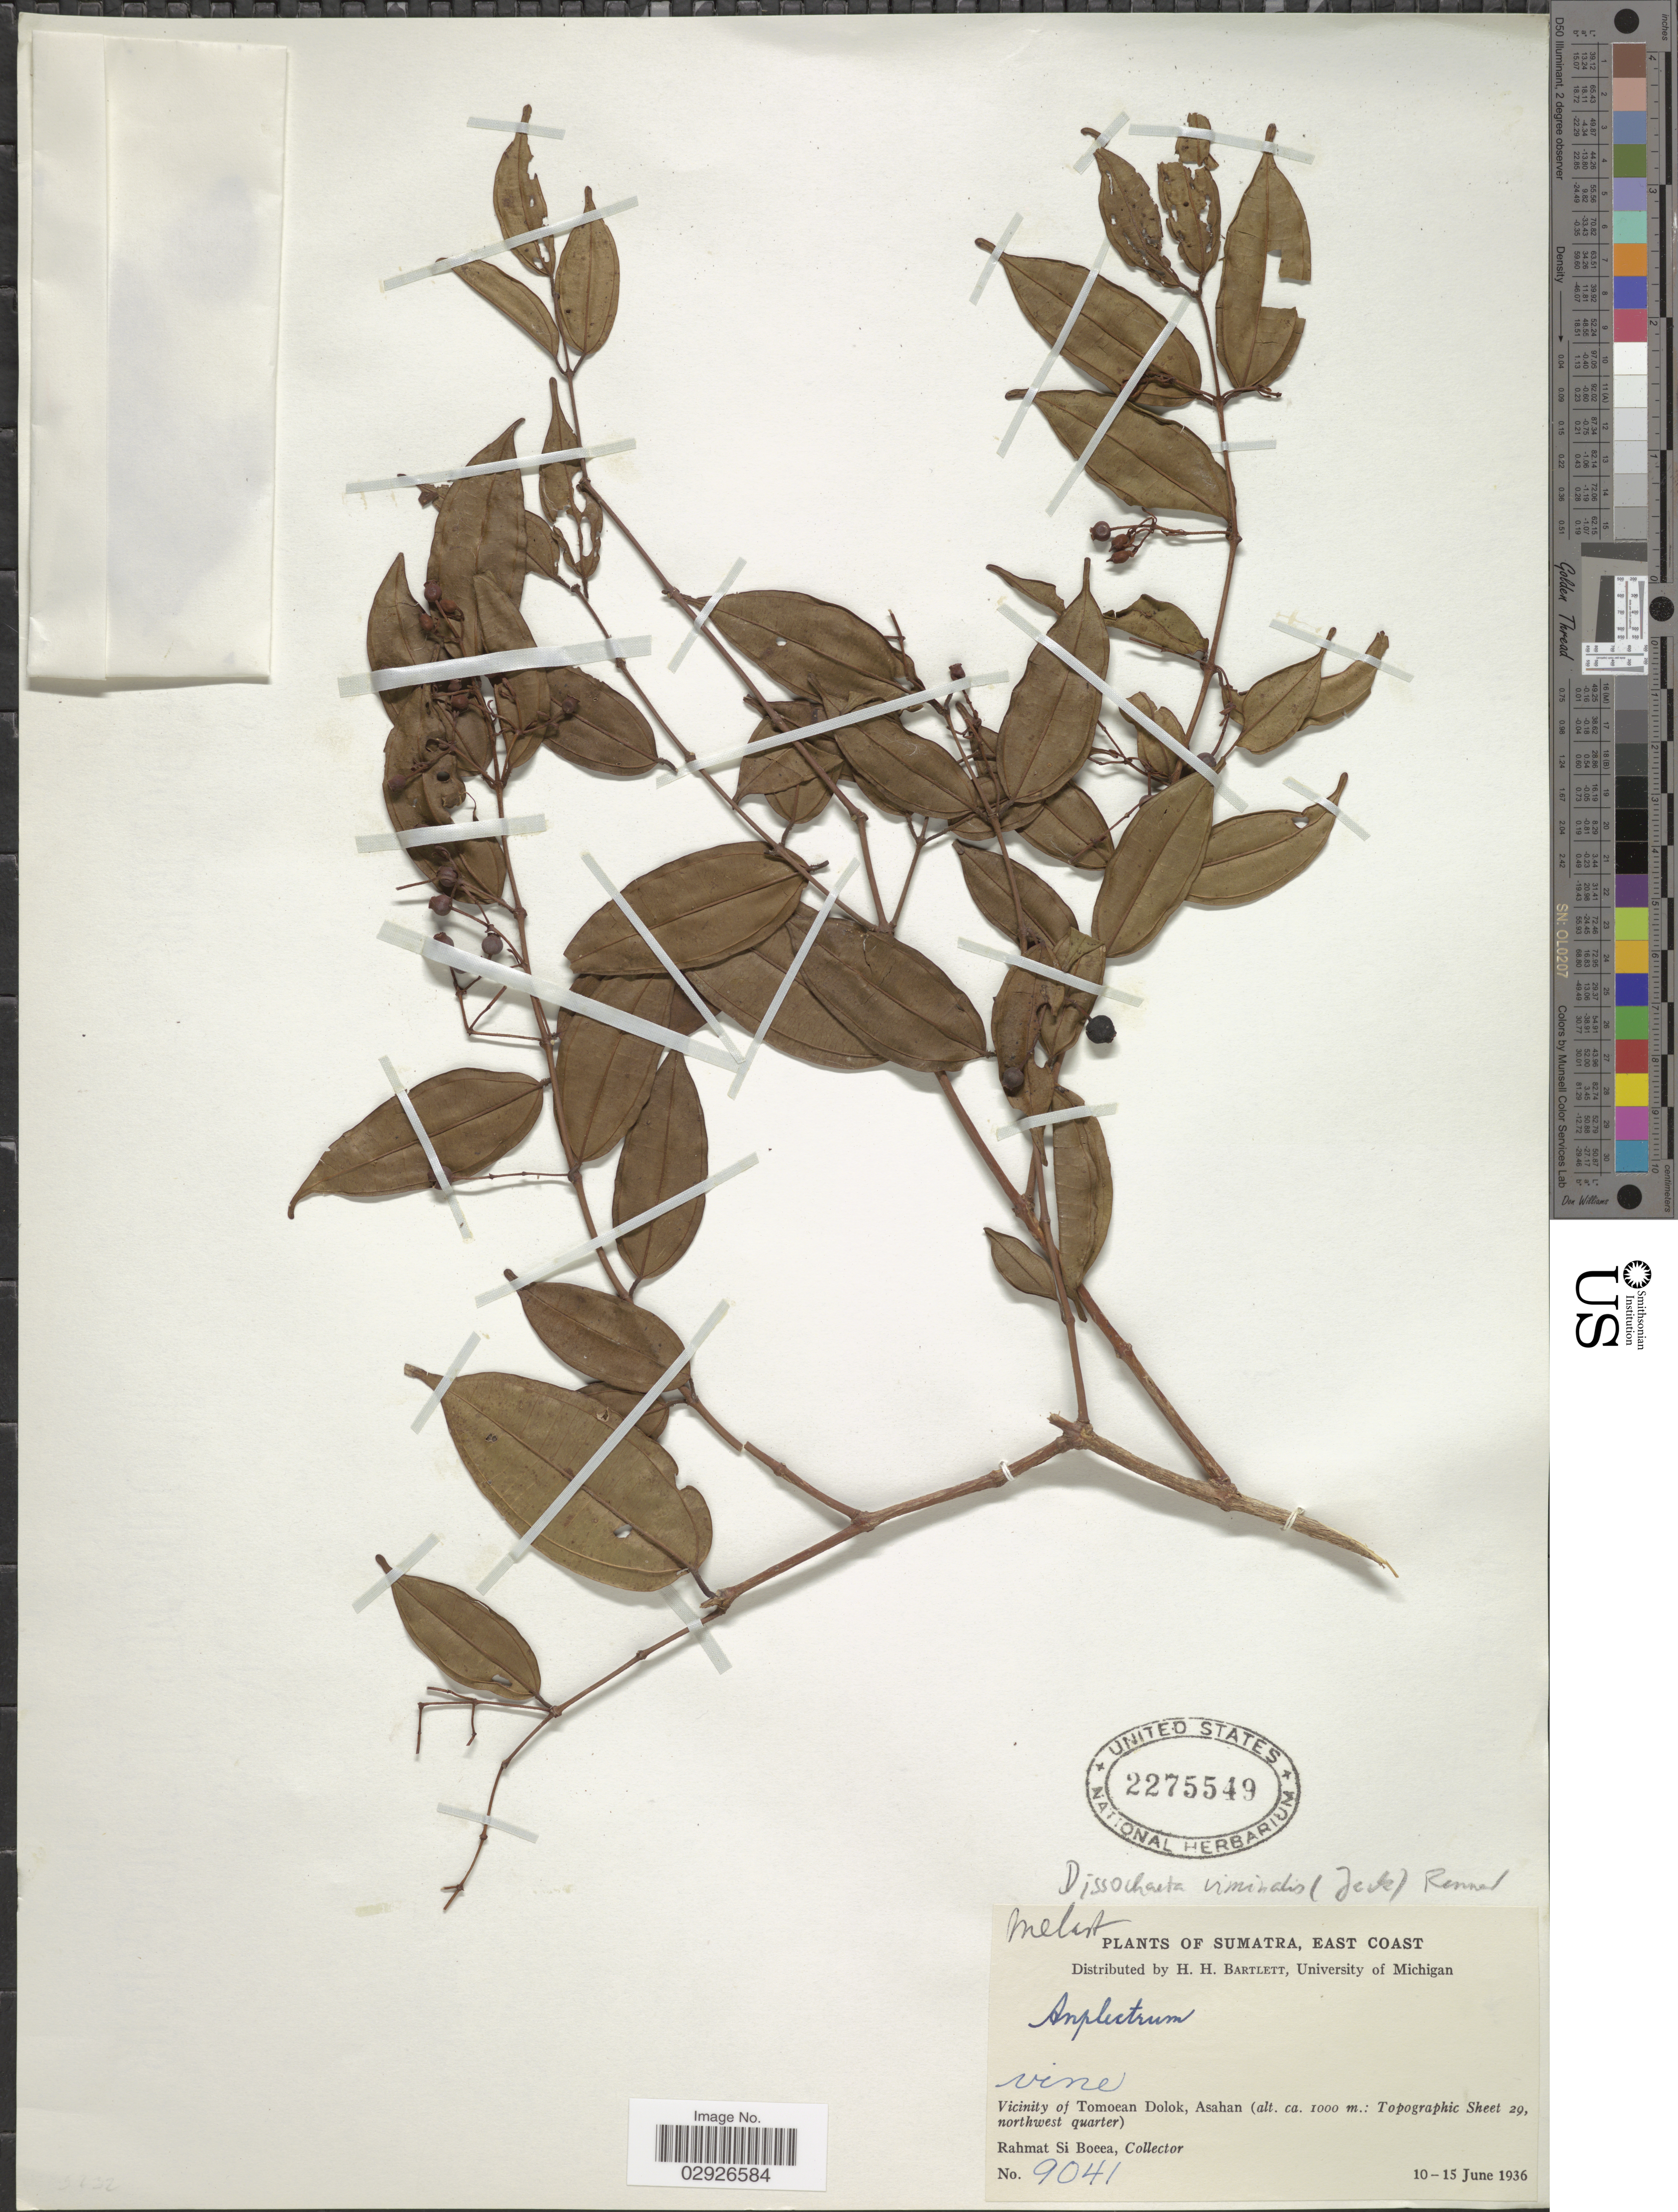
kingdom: Plantae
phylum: Tracheophyta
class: Magnoliopsida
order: Myrtales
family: Melastomataceae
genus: Dissochaeta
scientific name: Dissochaeta viminalis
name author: Clausing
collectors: Rahmat Si Boeea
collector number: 9041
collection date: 1936-06-10/1936-06-15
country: Indonesia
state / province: Sumatra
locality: East Coast. Vicinity of Toemoean Dolok, Asahan (Topographic Sheet 29, northwest quarter).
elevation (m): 1000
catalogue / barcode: US 2275549